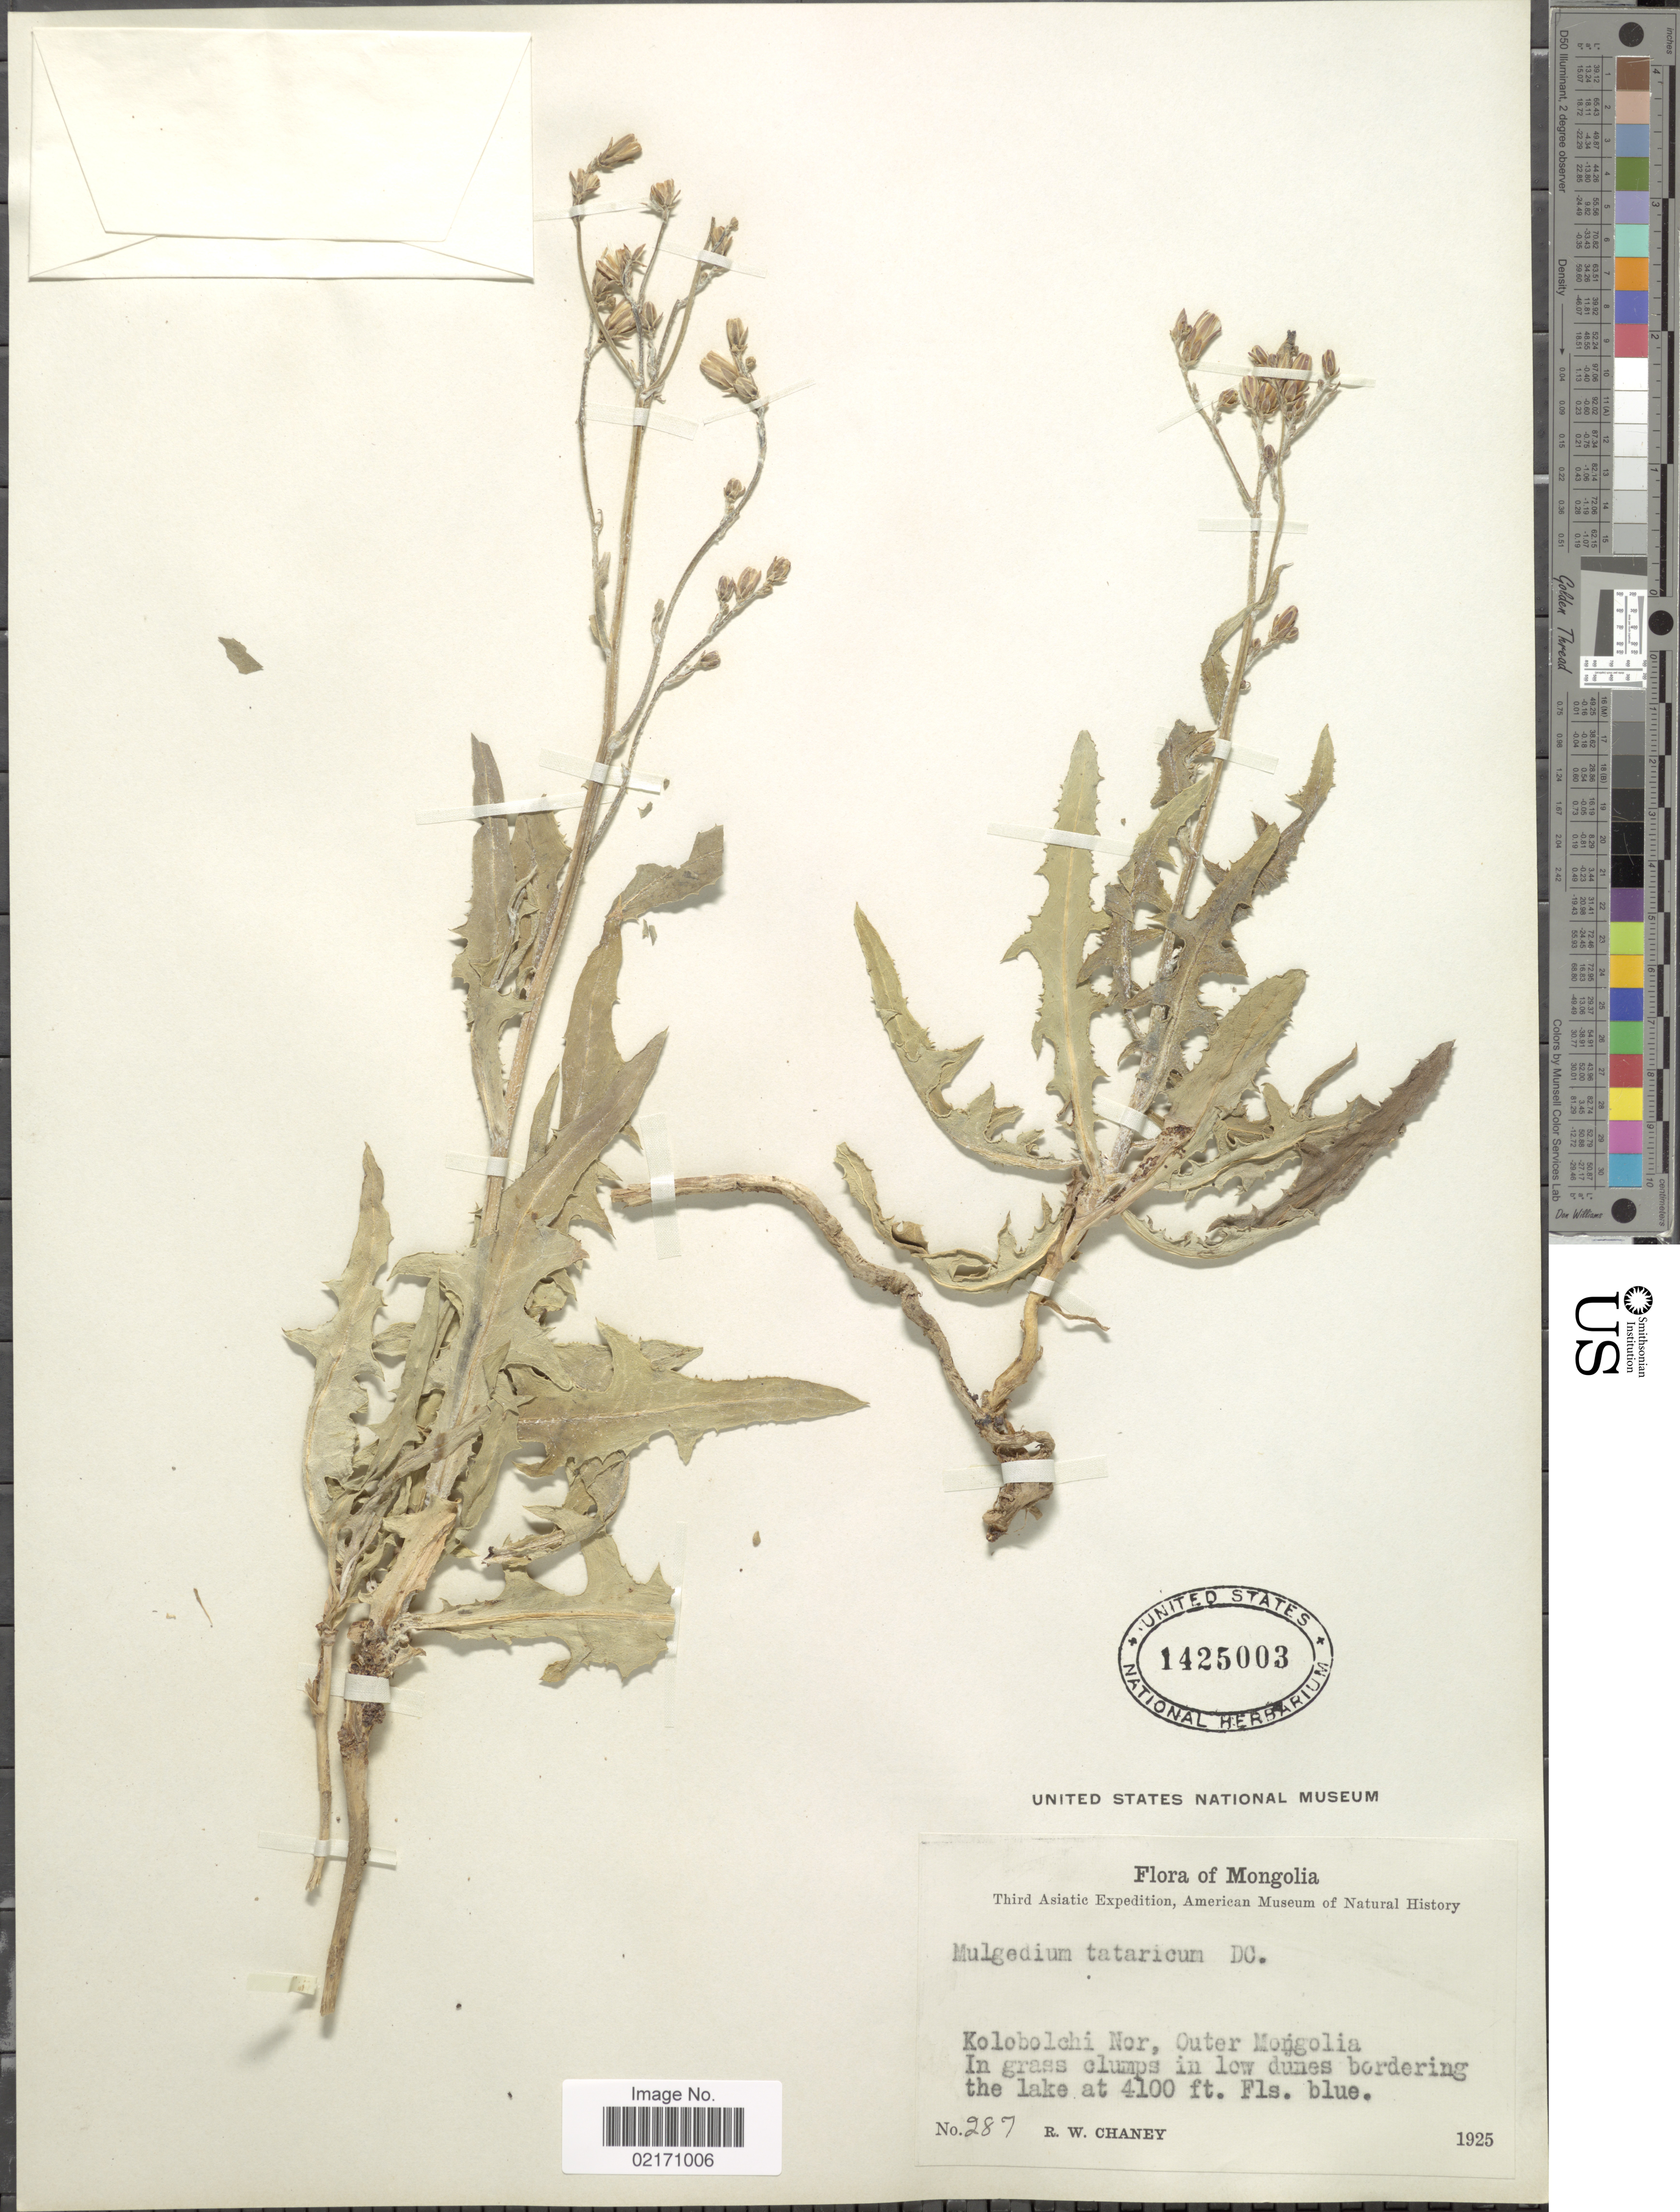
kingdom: Plantae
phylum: Tracheophyta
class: Magnoliopsida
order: Asterales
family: Asteraceae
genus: Mulgedium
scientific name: Mulgedium tataricum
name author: (L.) DC.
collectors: R. Chaney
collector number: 287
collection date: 1925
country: Mongolia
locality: Kolobolchi Nor, Outer Mongolia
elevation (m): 1250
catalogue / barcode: US 1425003